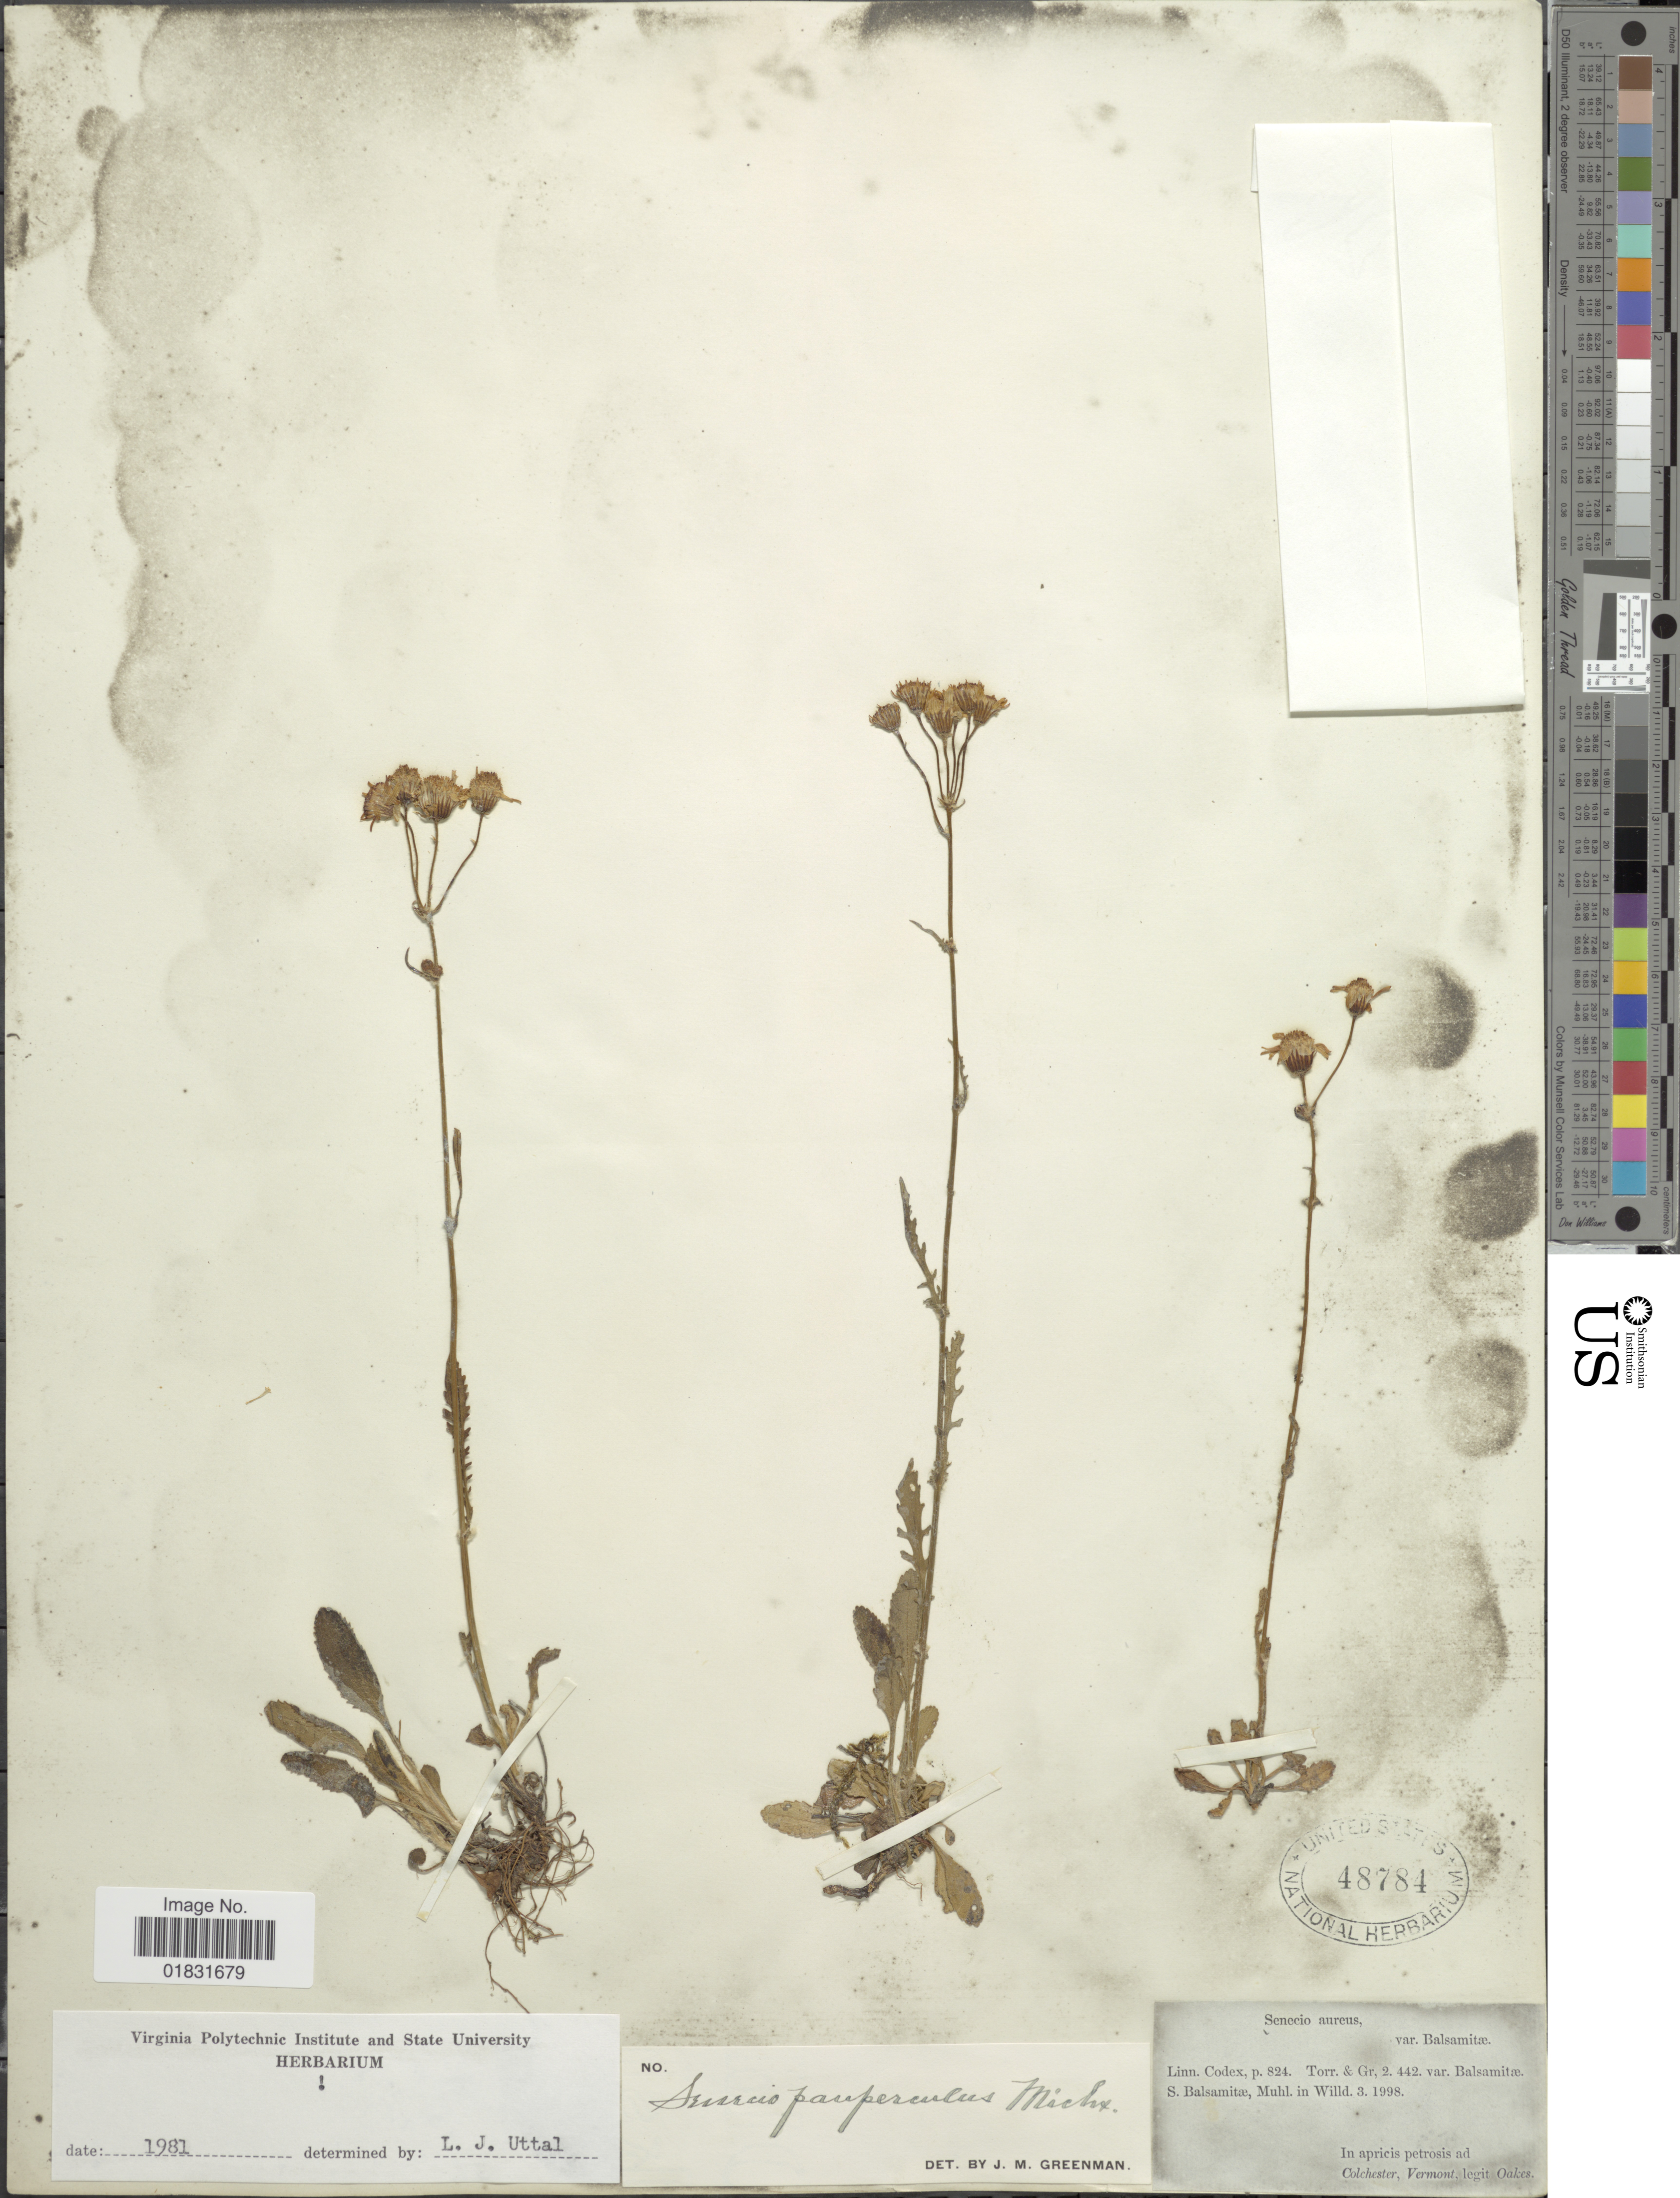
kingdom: Plantae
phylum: Tracheophyta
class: Magnoliopsida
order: Asterales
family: Asteraceae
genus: Packera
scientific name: Packera paupercula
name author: (Michx.) Á. Löve & D. Löve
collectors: -. Oakes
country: United States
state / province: Vermont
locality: In apricis petrosis ad Colchester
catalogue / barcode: US 48784